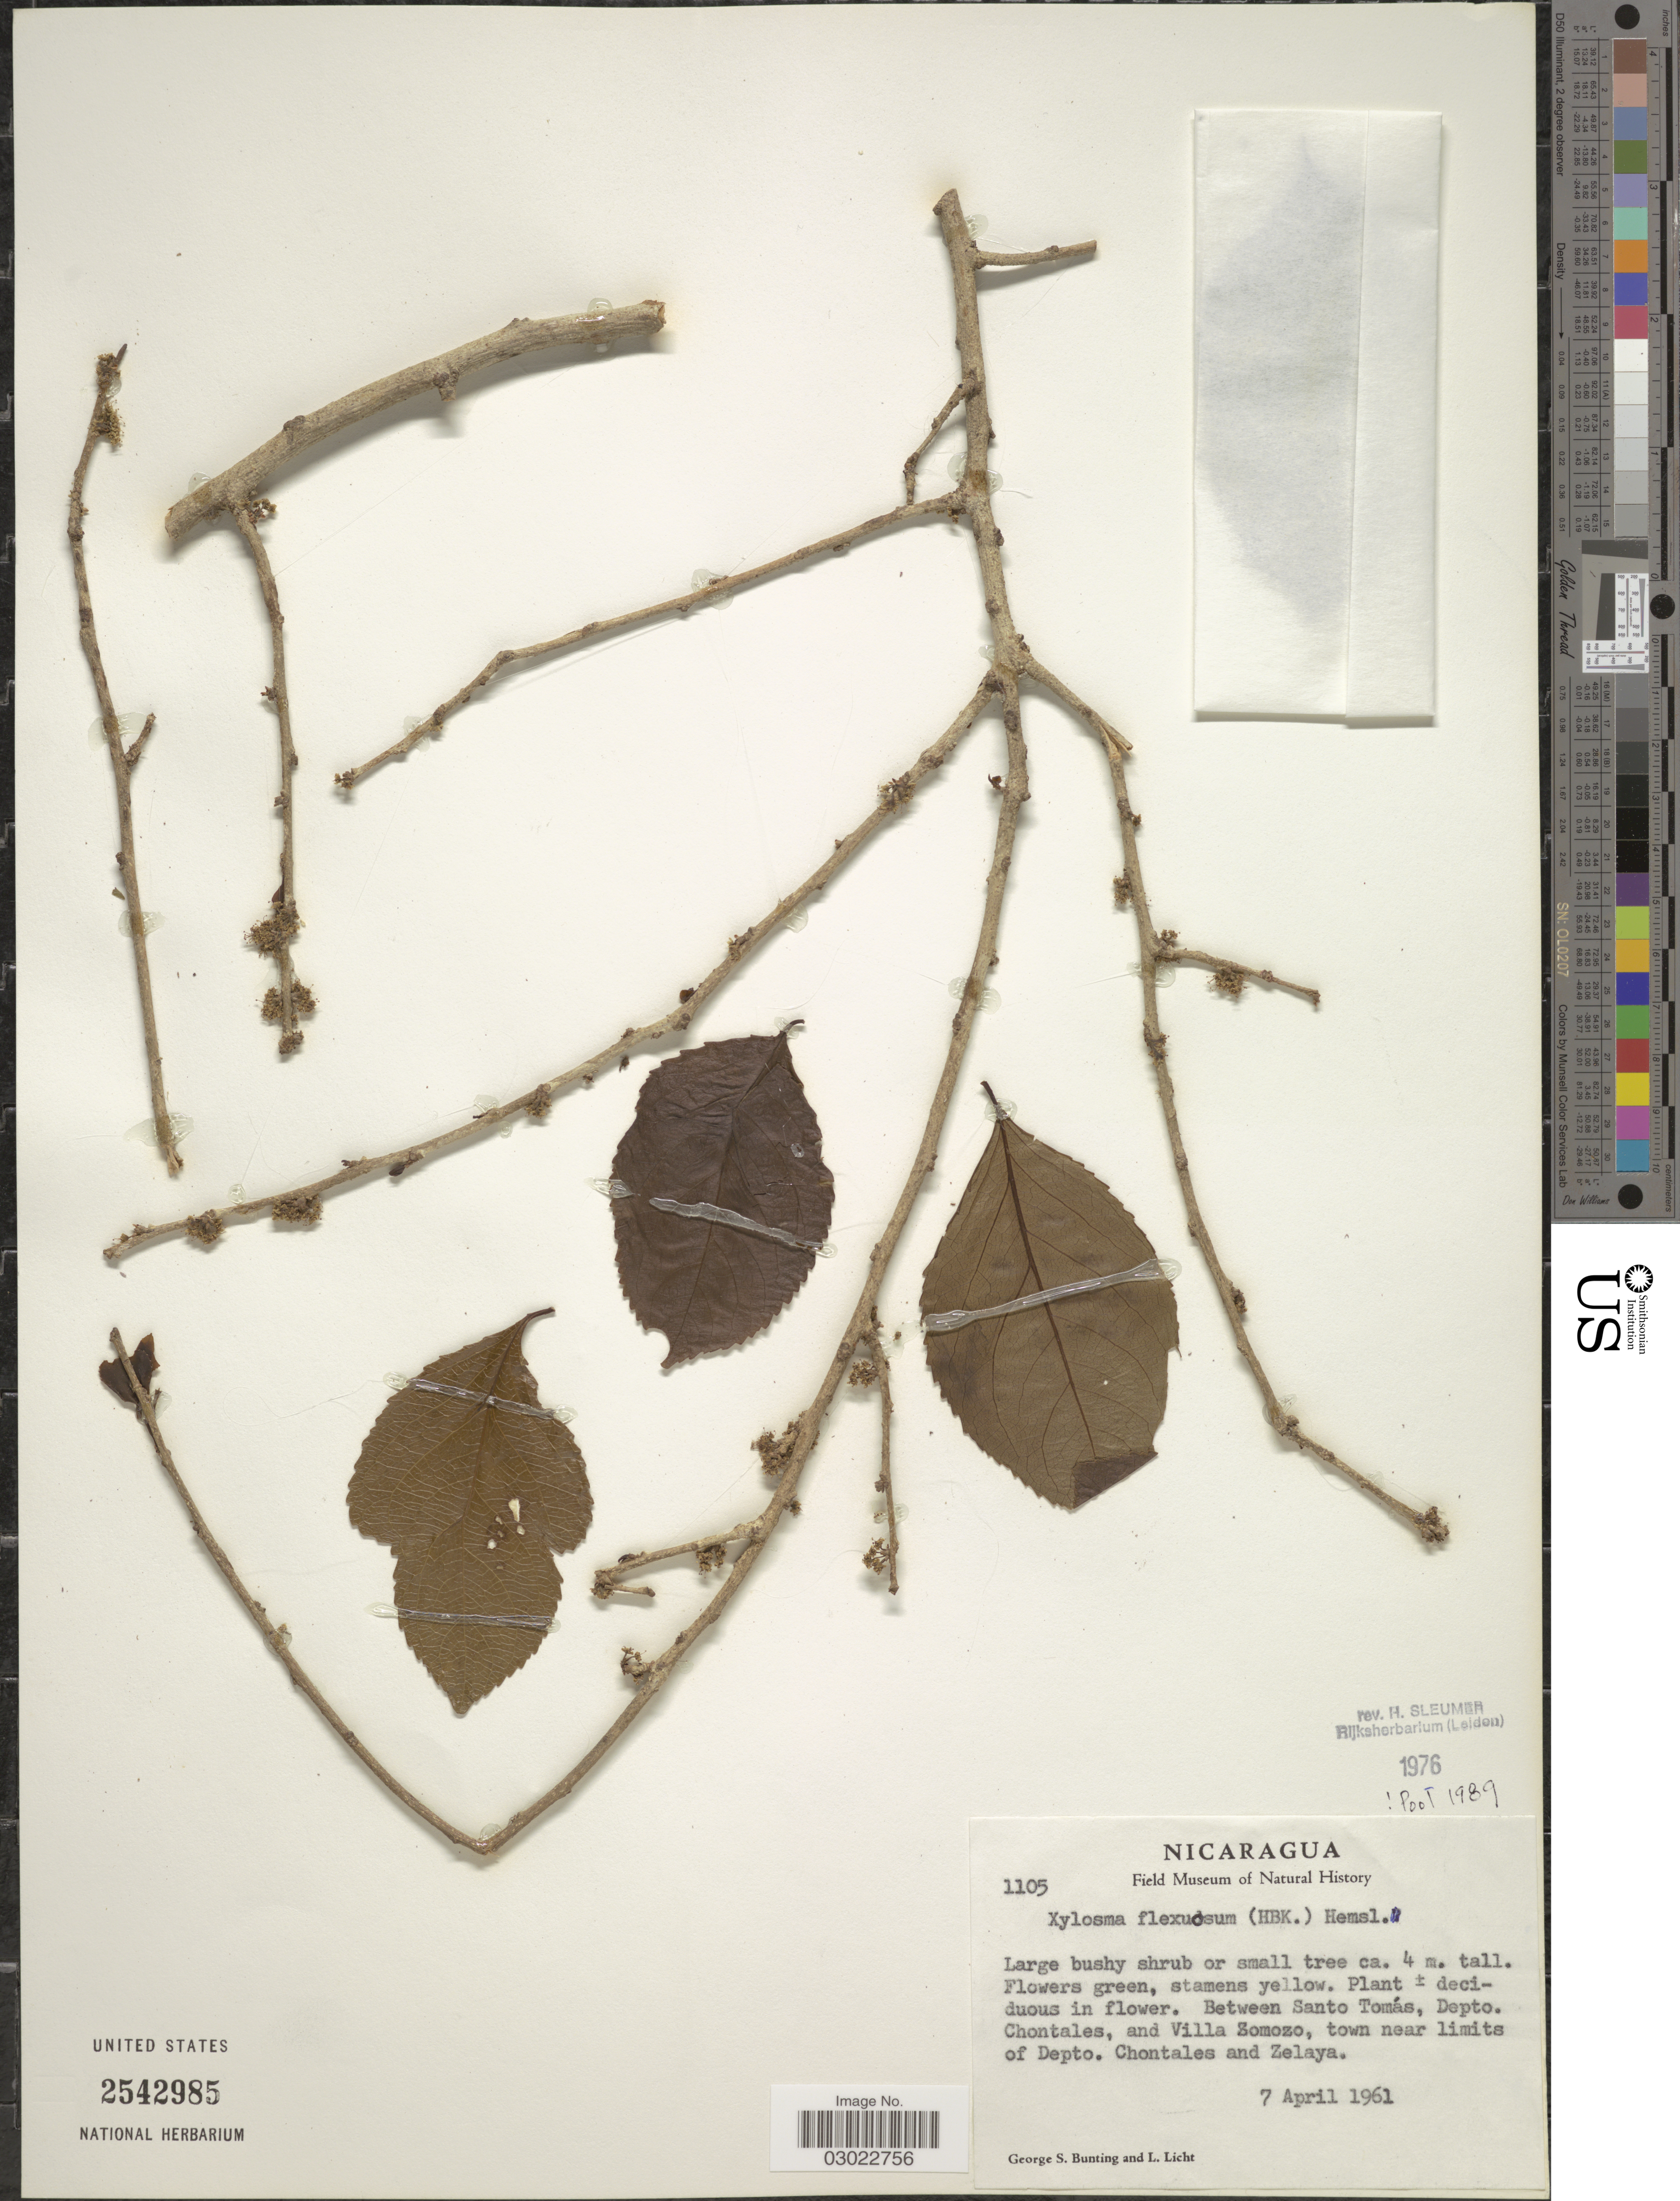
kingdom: Plantae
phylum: Tracheophyta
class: Magnoliopsida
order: Malpighiales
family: Salicaceae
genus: Xylosma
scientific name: Xylosma flexuosa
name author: (Kunth) Hemsl.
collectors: G. S. Bunting & L. Licht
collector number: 1105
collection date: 1961-04-07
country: Nicaragua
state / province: Chontales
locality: Between Santo Tomás, Depto. Chontales, and Villa Zomozo, town near limits of Depto. Chontales and Zelaya.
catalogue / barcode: US 2542985